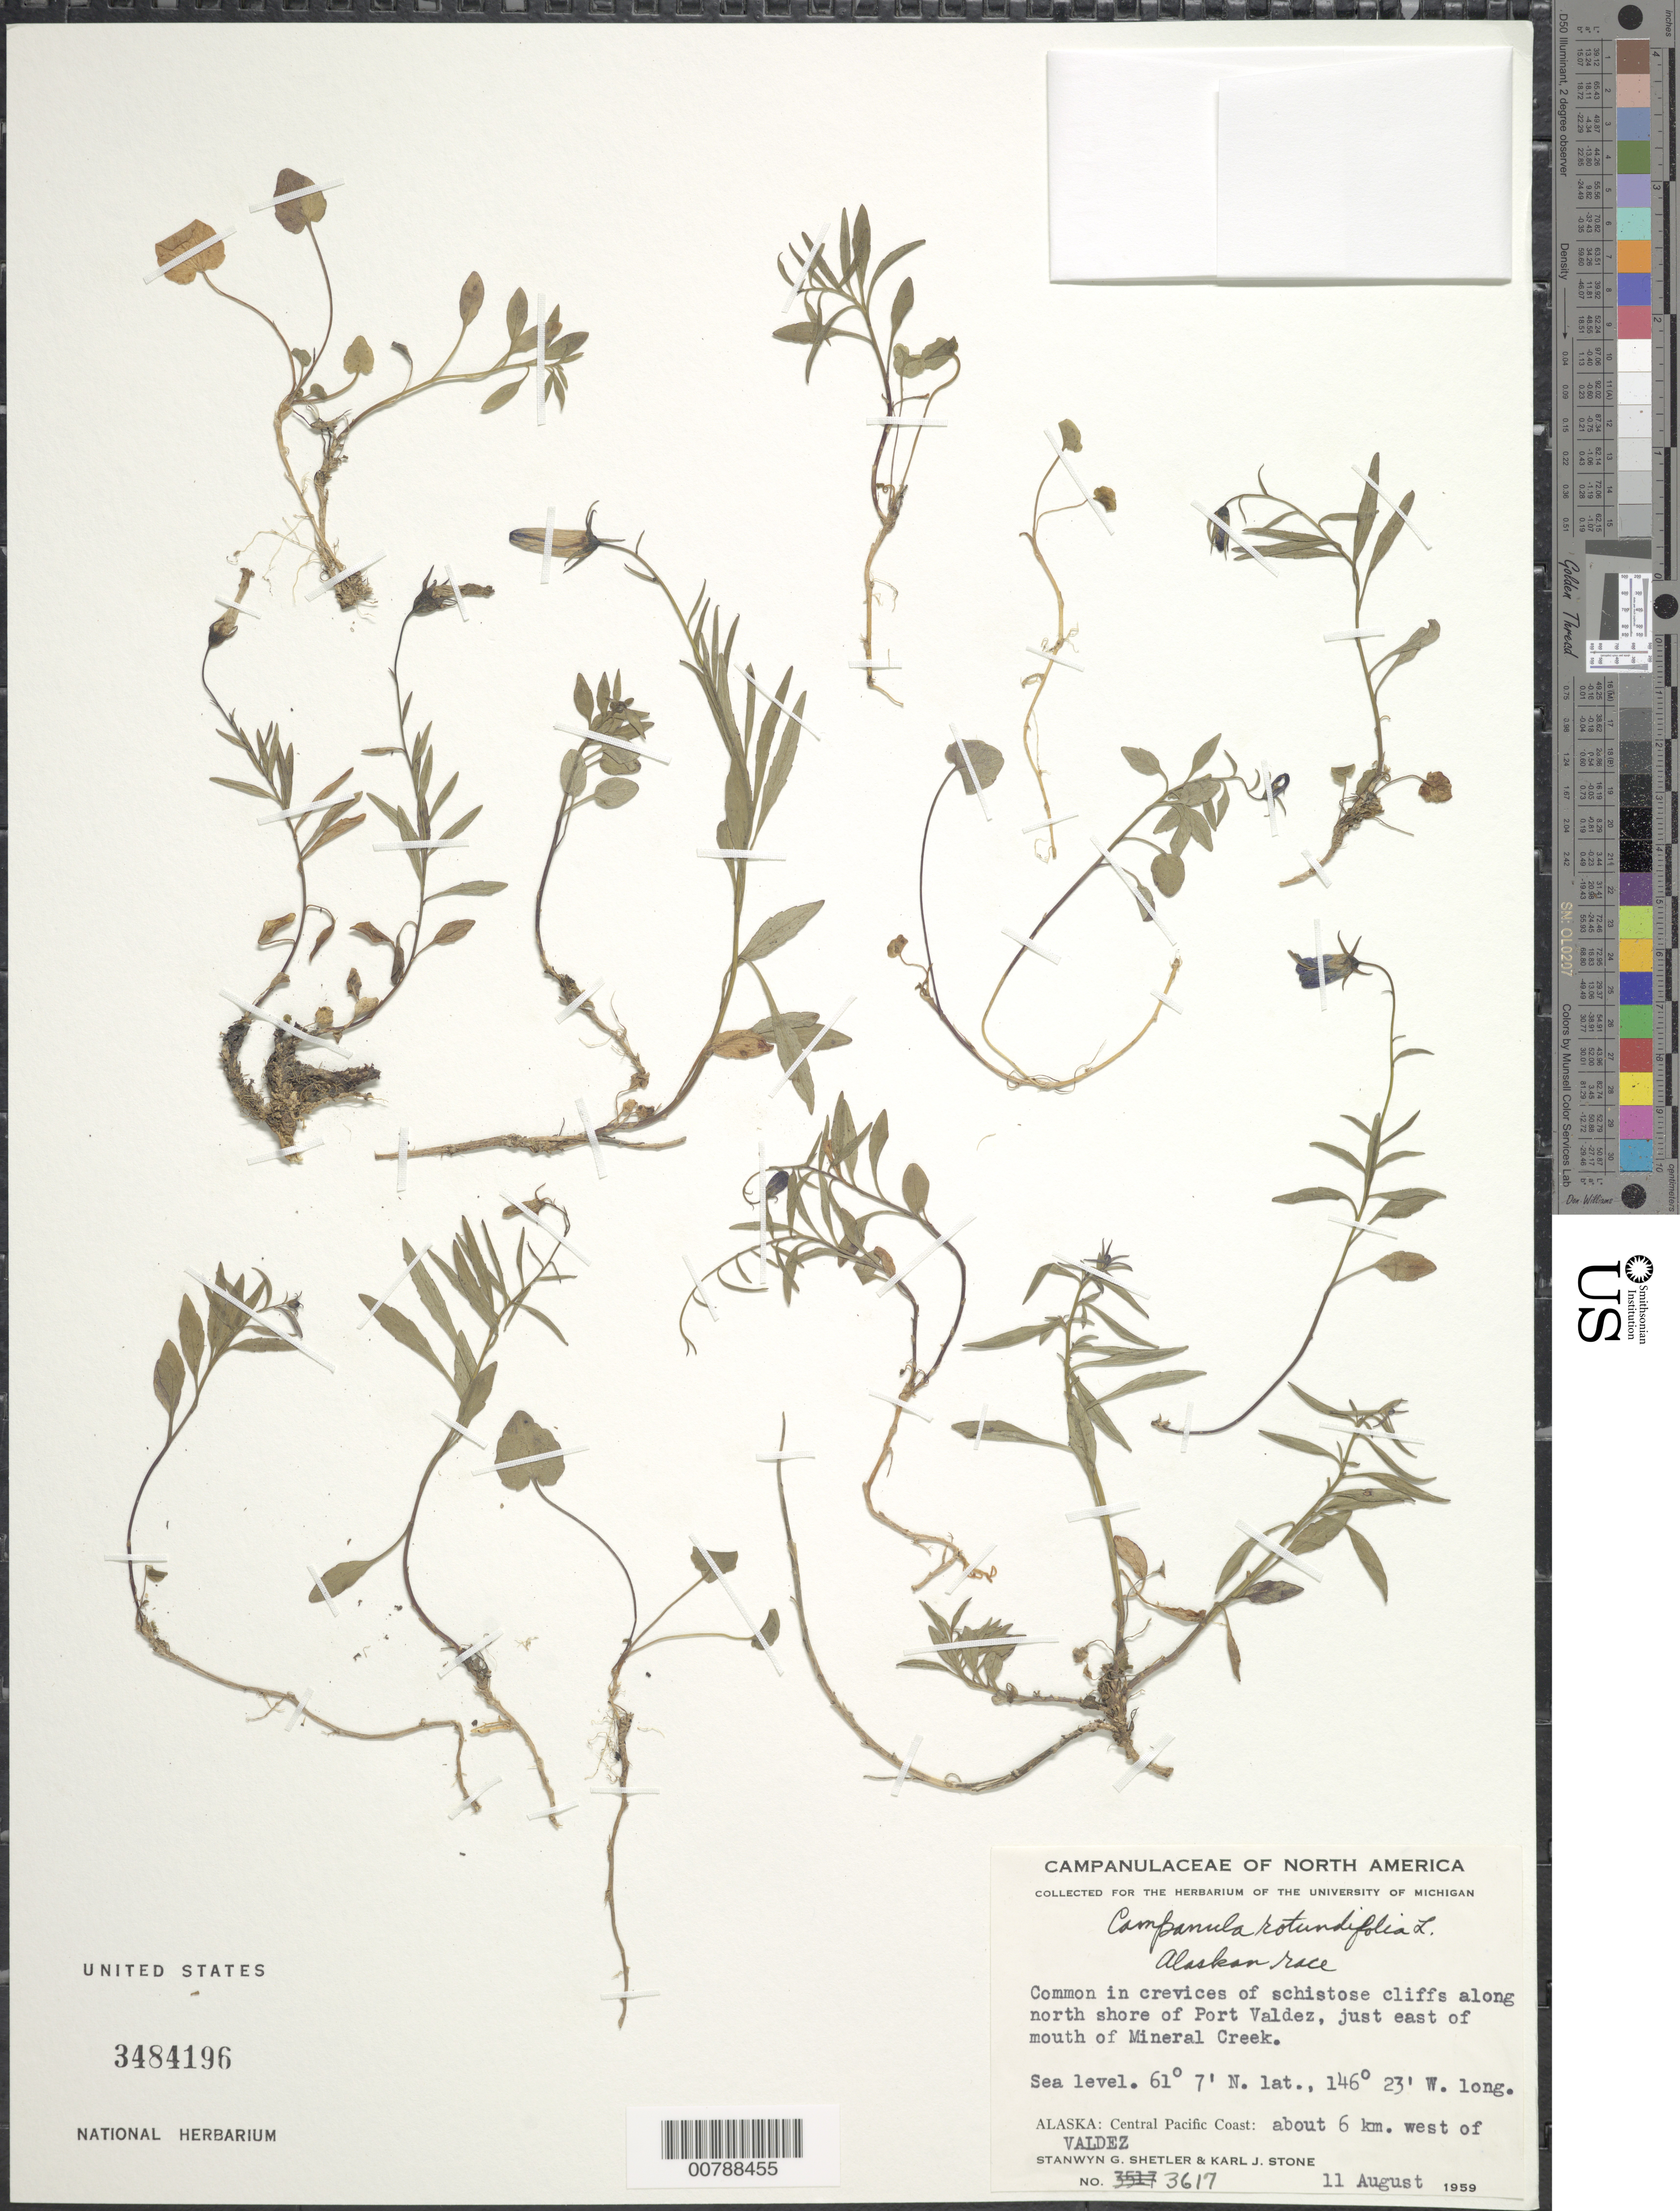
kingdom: Plantae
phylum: Tracheophyta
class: Magnoliopsida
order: Asterales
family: Campanulaceae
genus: Campanula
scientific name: Campanula rotundifolia L. Alaskan race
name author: L.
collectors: S. Shetler & K. J. Stone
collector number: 3617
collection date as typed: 11 August 1959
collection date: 1959-08-11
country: United States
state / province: Alaska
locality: Central Pacific Coast. Along north shore of Port Valdez, just east of mouth of Mineral Creek.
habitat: Common in crevices of schistose cliffs .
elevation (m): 0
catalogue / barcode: US 3484196